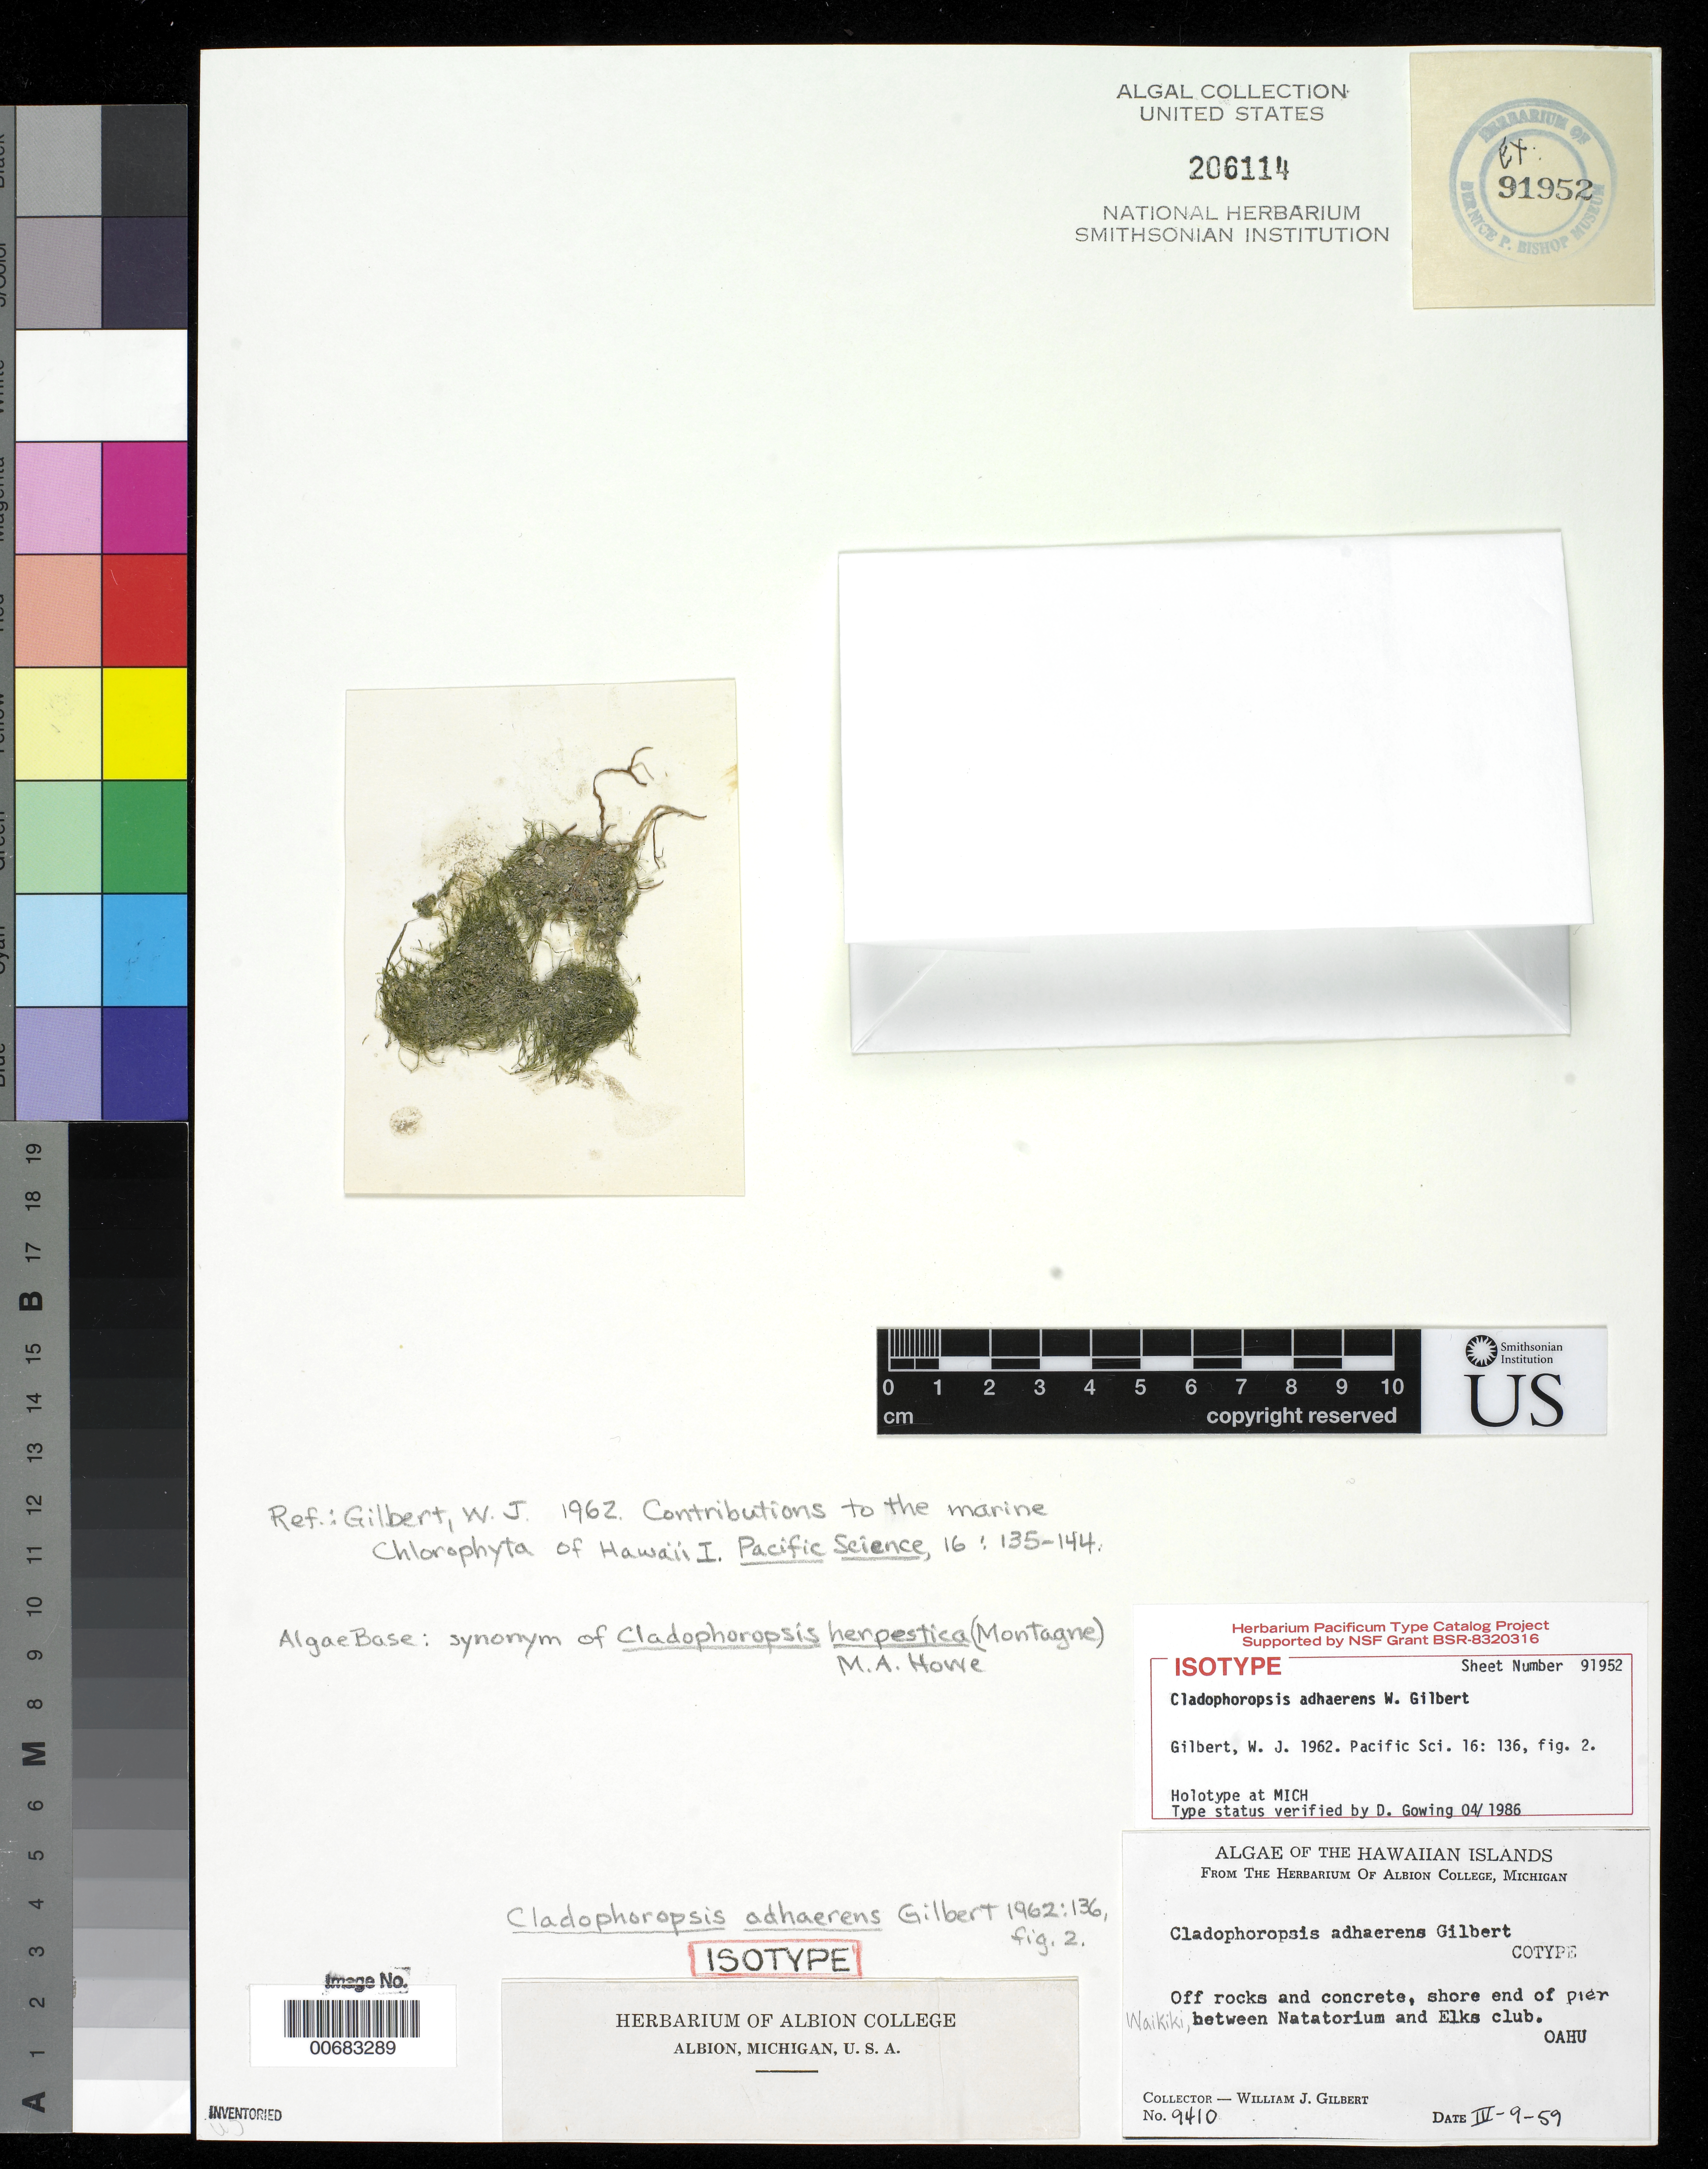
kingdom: Plantae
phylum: Chlorophyta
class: Ulvophyceae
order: Siphonocladales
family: Boodleaceae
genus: Cladophoropsis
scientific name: Cladophoropsis adhaerens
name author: W.J. Gilbert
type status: Isotype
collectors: W. J. Gilbert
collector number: WJG 9410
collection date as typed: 09 Apr 1959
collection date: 1959-04-09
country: United States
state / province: Hawaii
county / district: Honolulu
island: Oahu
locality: Waikiki, between Natatorium and Elks Club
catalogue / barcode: US 206114